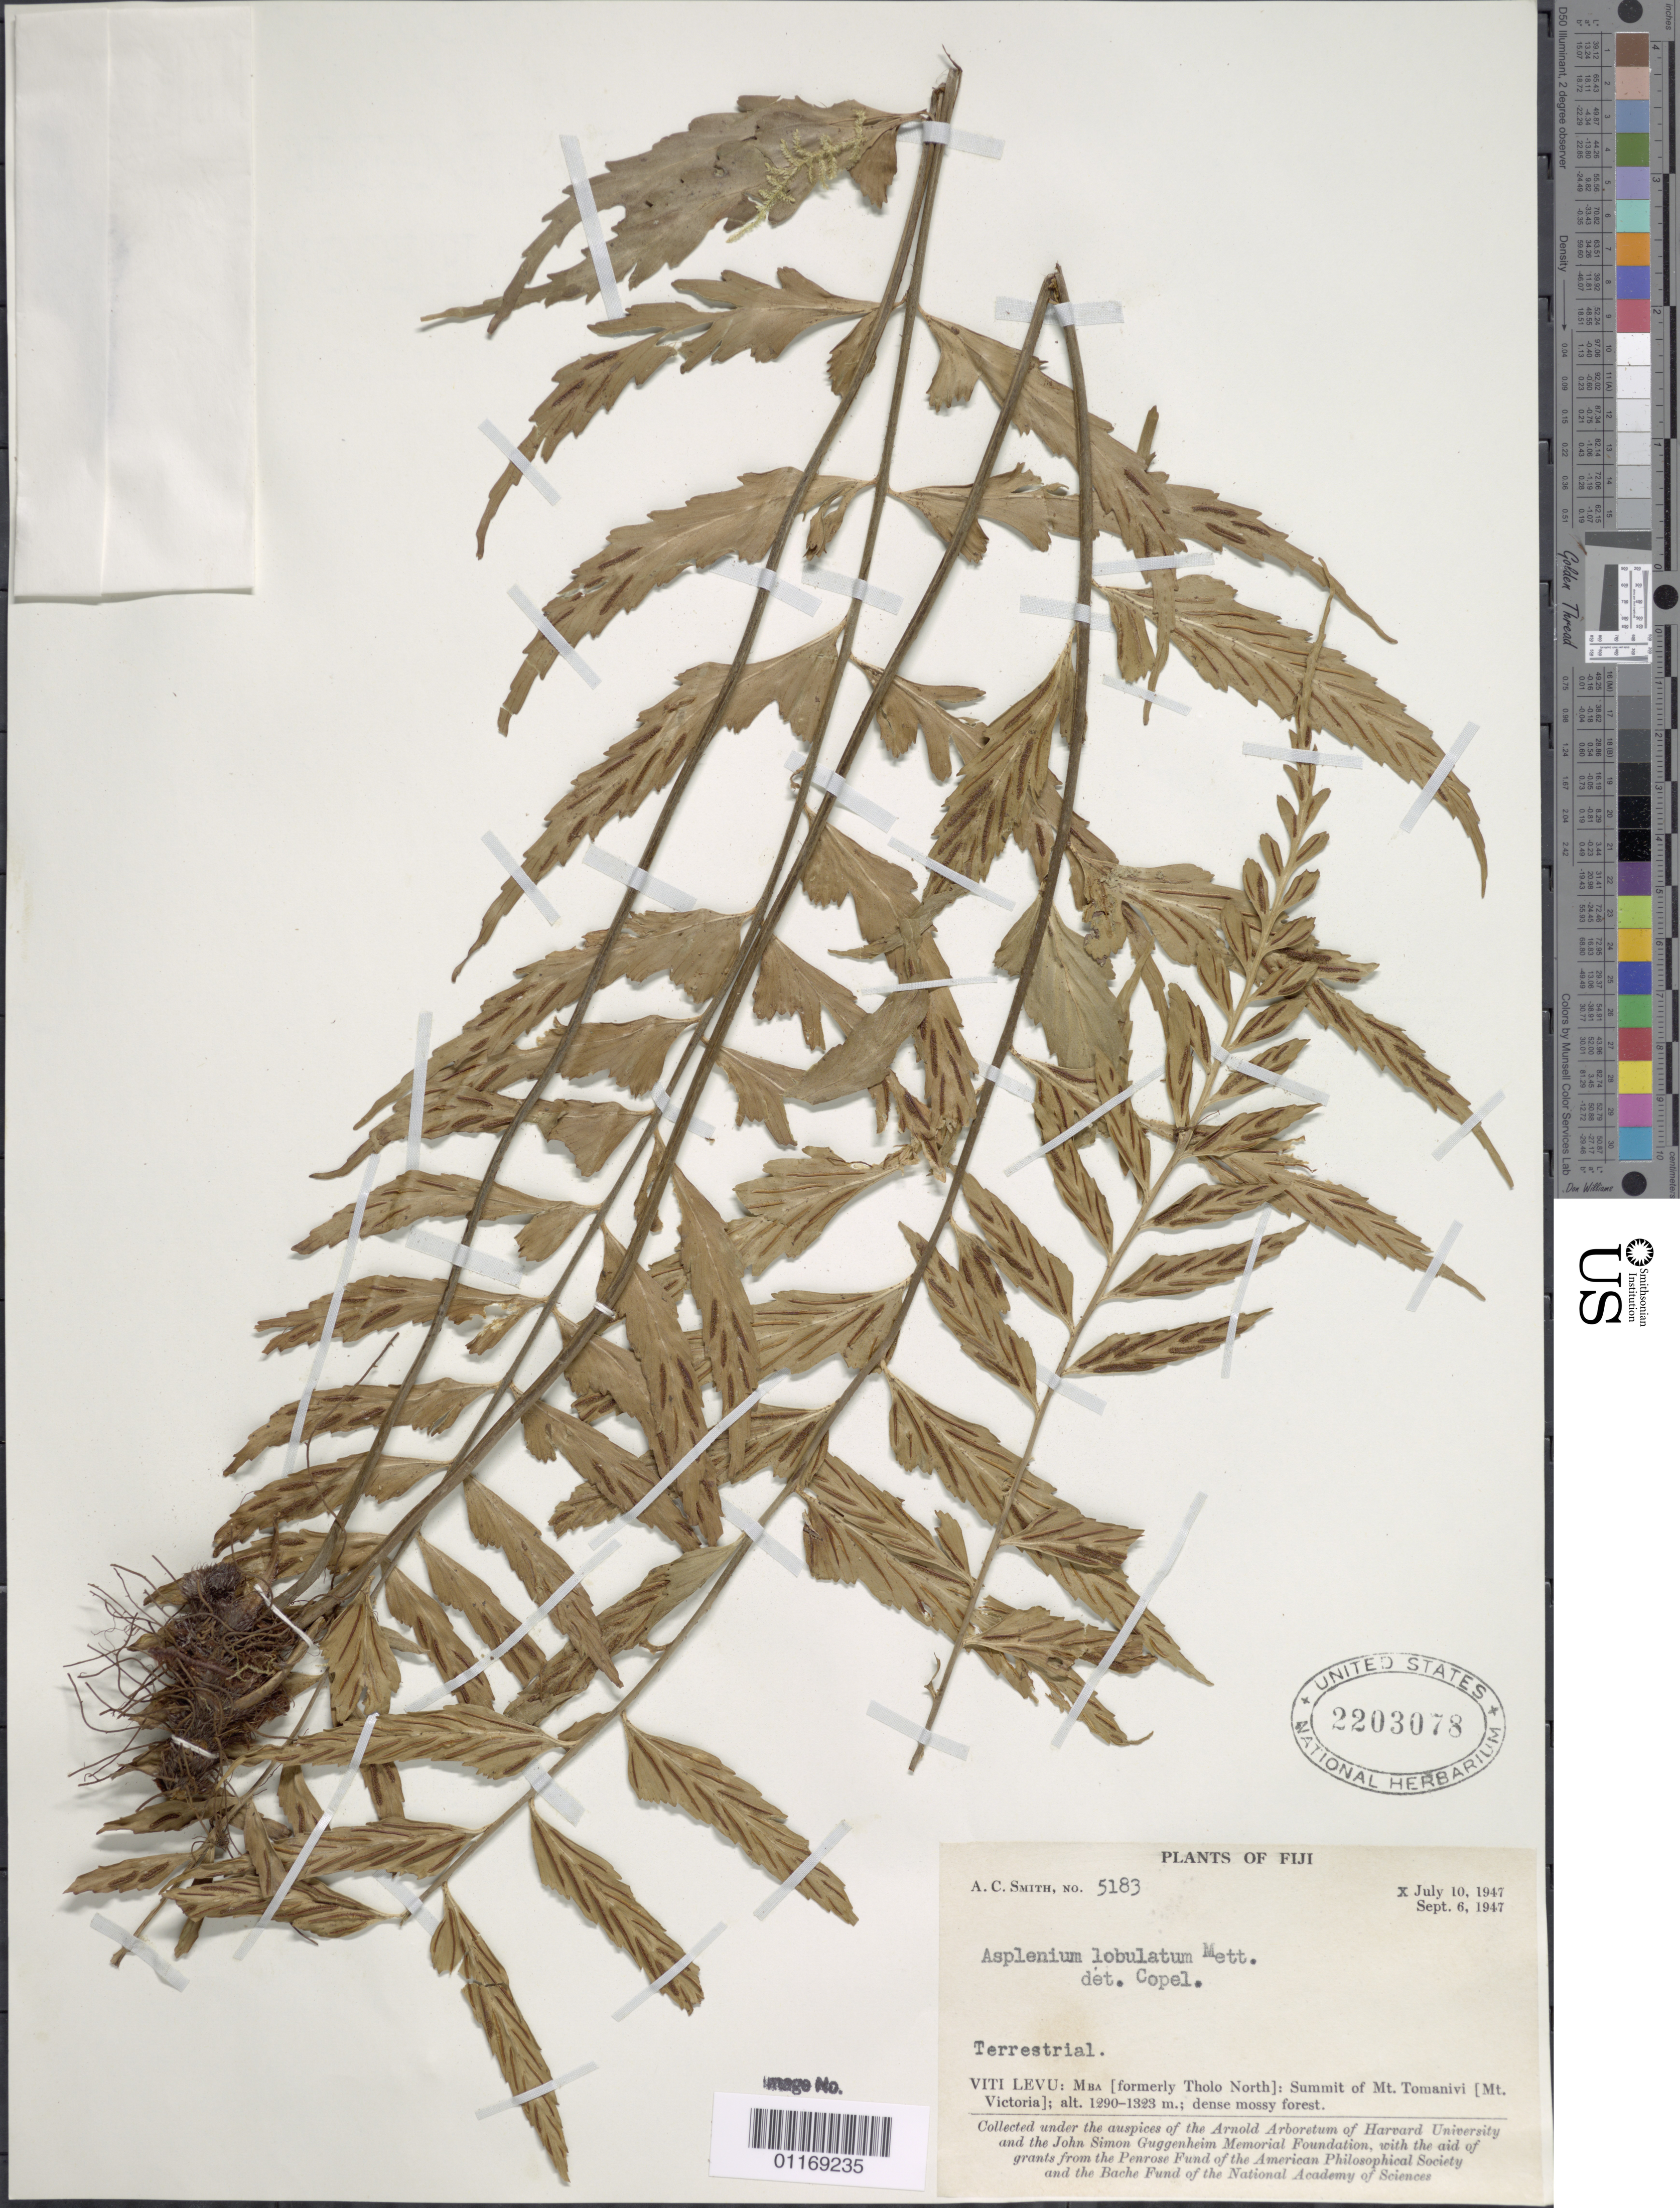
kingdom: Plantae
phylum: Tracheophyta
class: Polypodiopsida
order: Polypodiales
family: Aspleniaceae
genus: Asplenium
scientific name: Asplenium lobulatum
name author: Mett.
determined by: Copeland, E. B.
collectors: A. C. Smith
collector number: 5183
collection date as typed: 10 Jul 1947 to 06 Sep 1947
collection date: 1947-07-10/1947-09-06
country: Fiji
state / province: Mba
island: Viti Levu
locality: Summit of mt. tomanivi (mt. victoria).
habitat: Dense mossy forest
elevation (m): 1290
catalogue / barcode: US 2203078